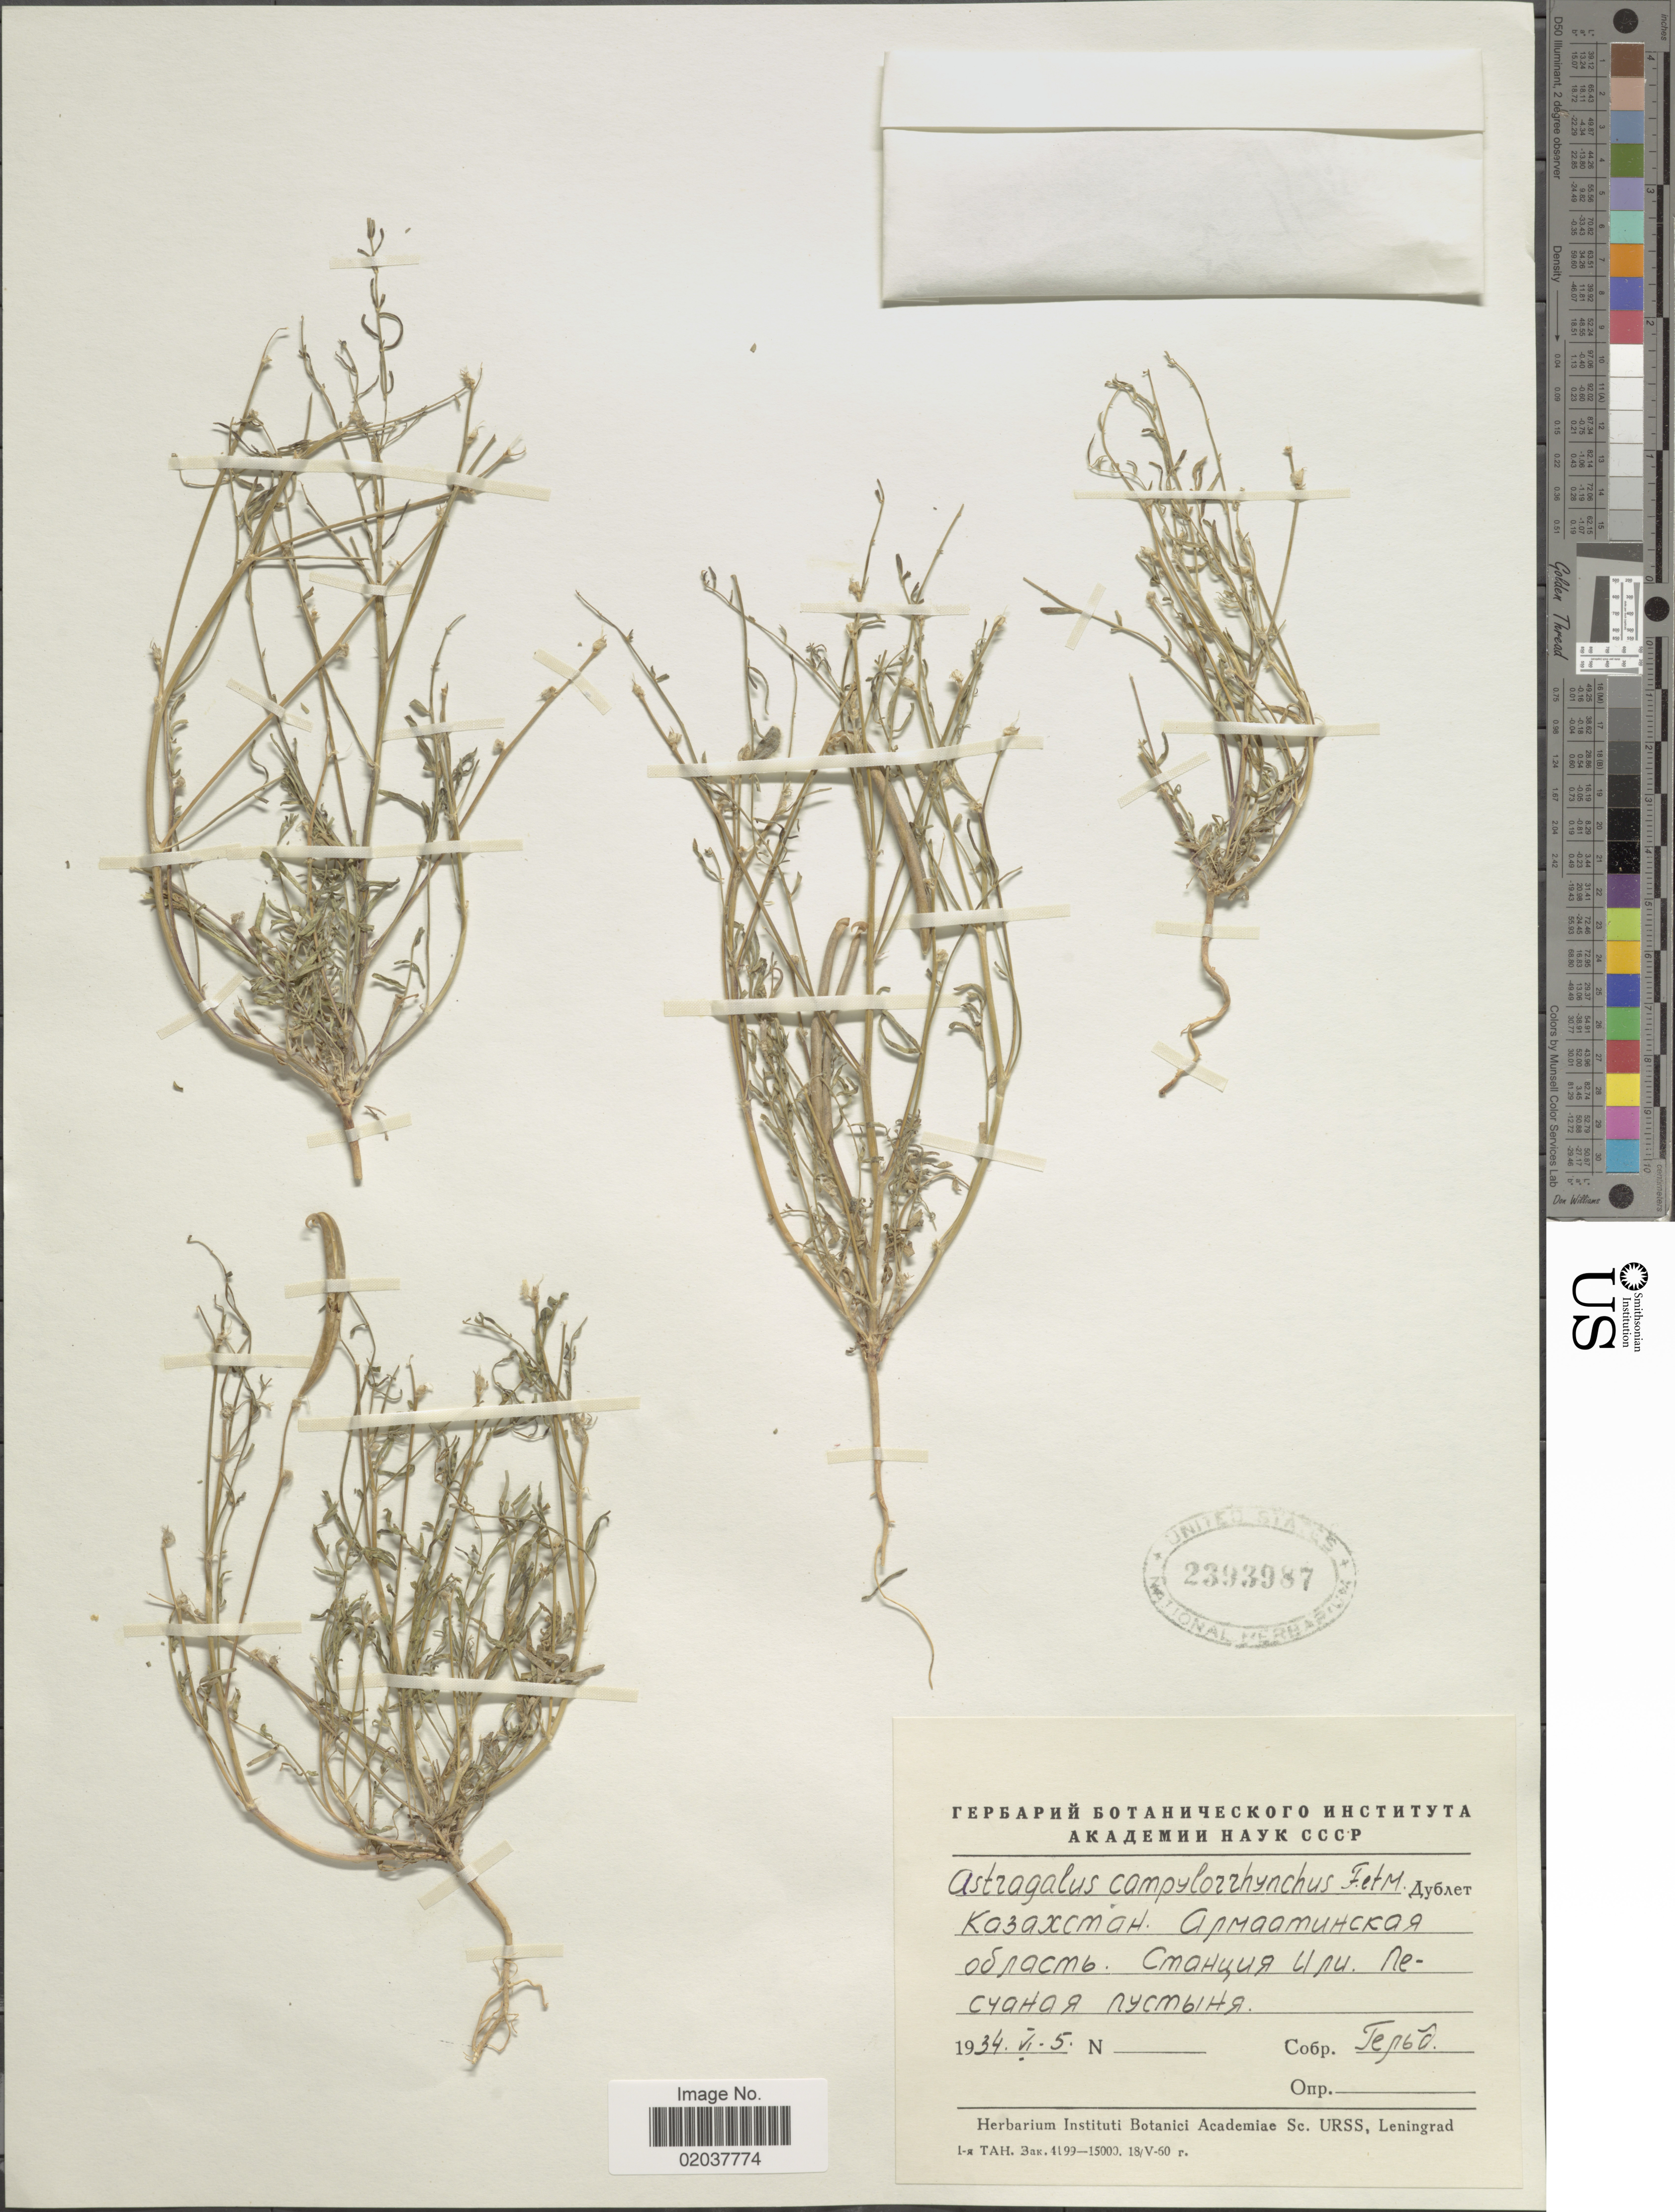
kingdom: Plantae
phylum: Tracheophyta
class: Magnoliopsida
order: Fabales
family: Fabaceae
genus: Astragalus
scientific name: Astragalus campylorhynchus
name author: Fisch. & C.A. Mey.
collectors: A. Geld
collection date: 1934-06-05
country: Kazakhstan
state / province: Almaty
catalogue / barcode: US 2393987